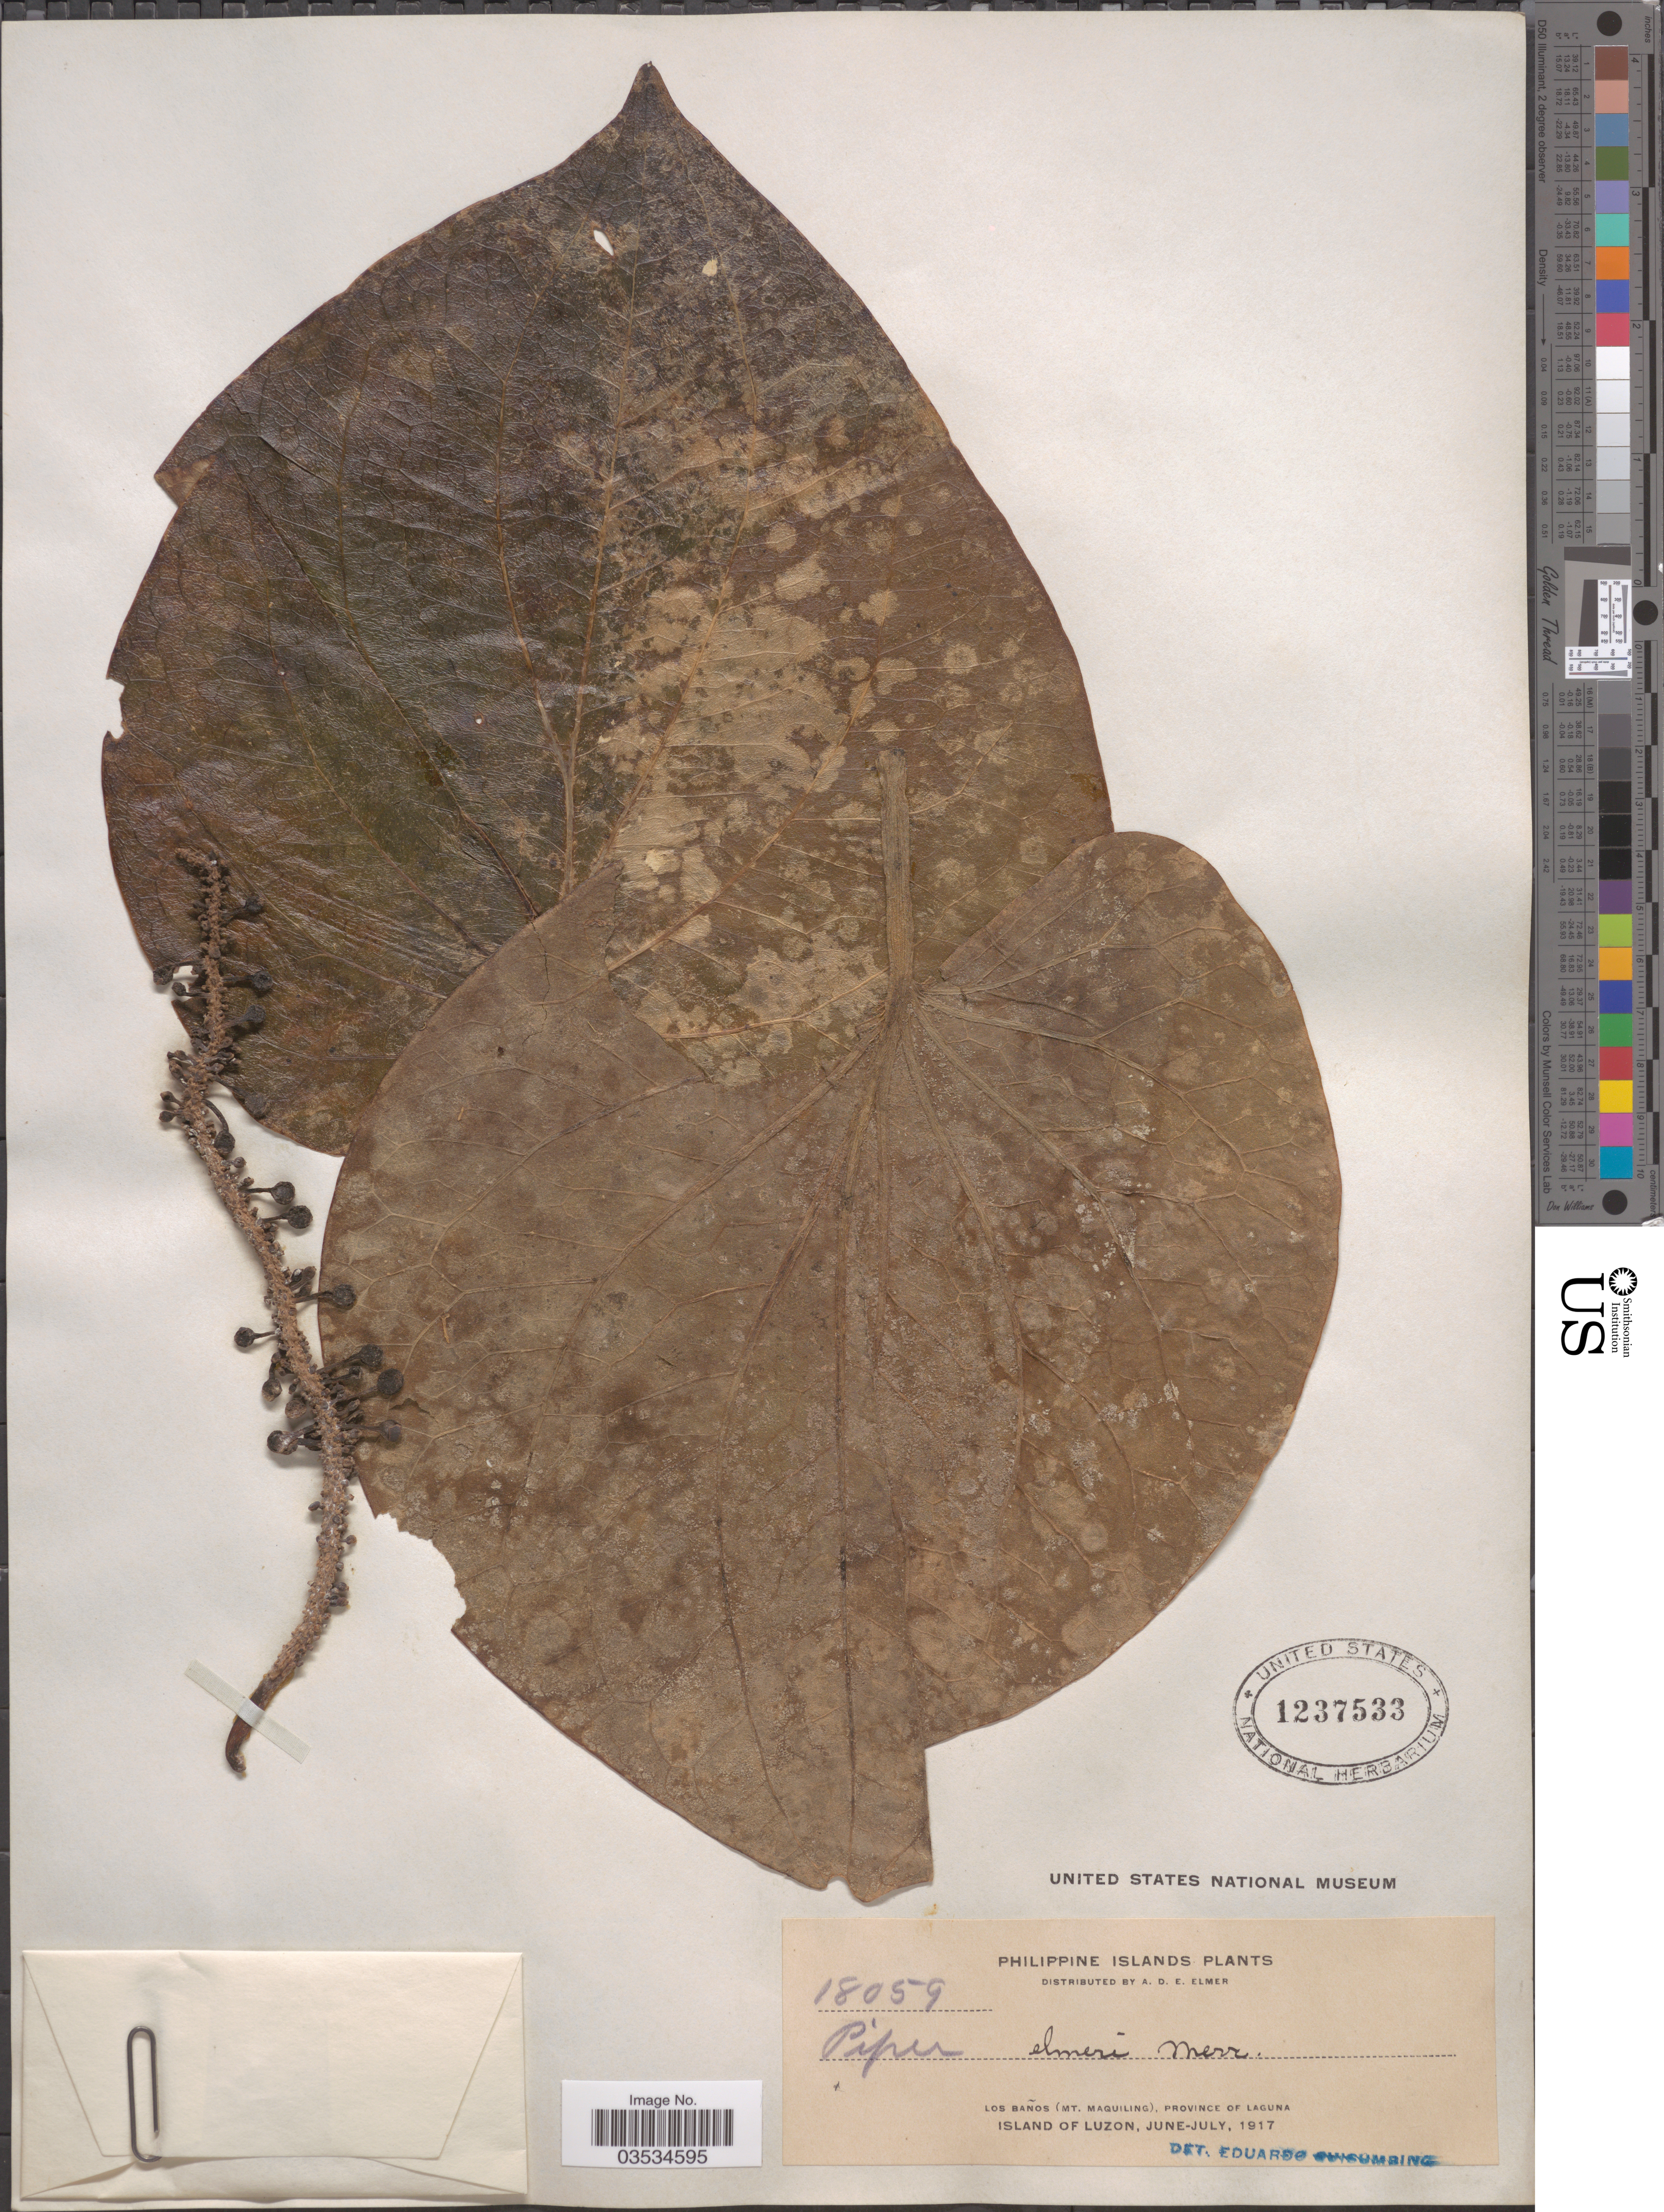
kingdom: Plantae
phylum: Tracheophyta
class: Magnoliopsida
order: Piperales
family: Piperaceae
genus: Piper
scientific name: Piper elmeri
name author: Merr.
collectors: A. D. E. Elmer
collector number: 18059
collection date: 1917-06/1917-07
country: Philippines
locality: Philippine Islands. Los Baños (Mt. Maquiling), Province of Laguna. Island of Luzon.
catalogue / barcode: US 1237533